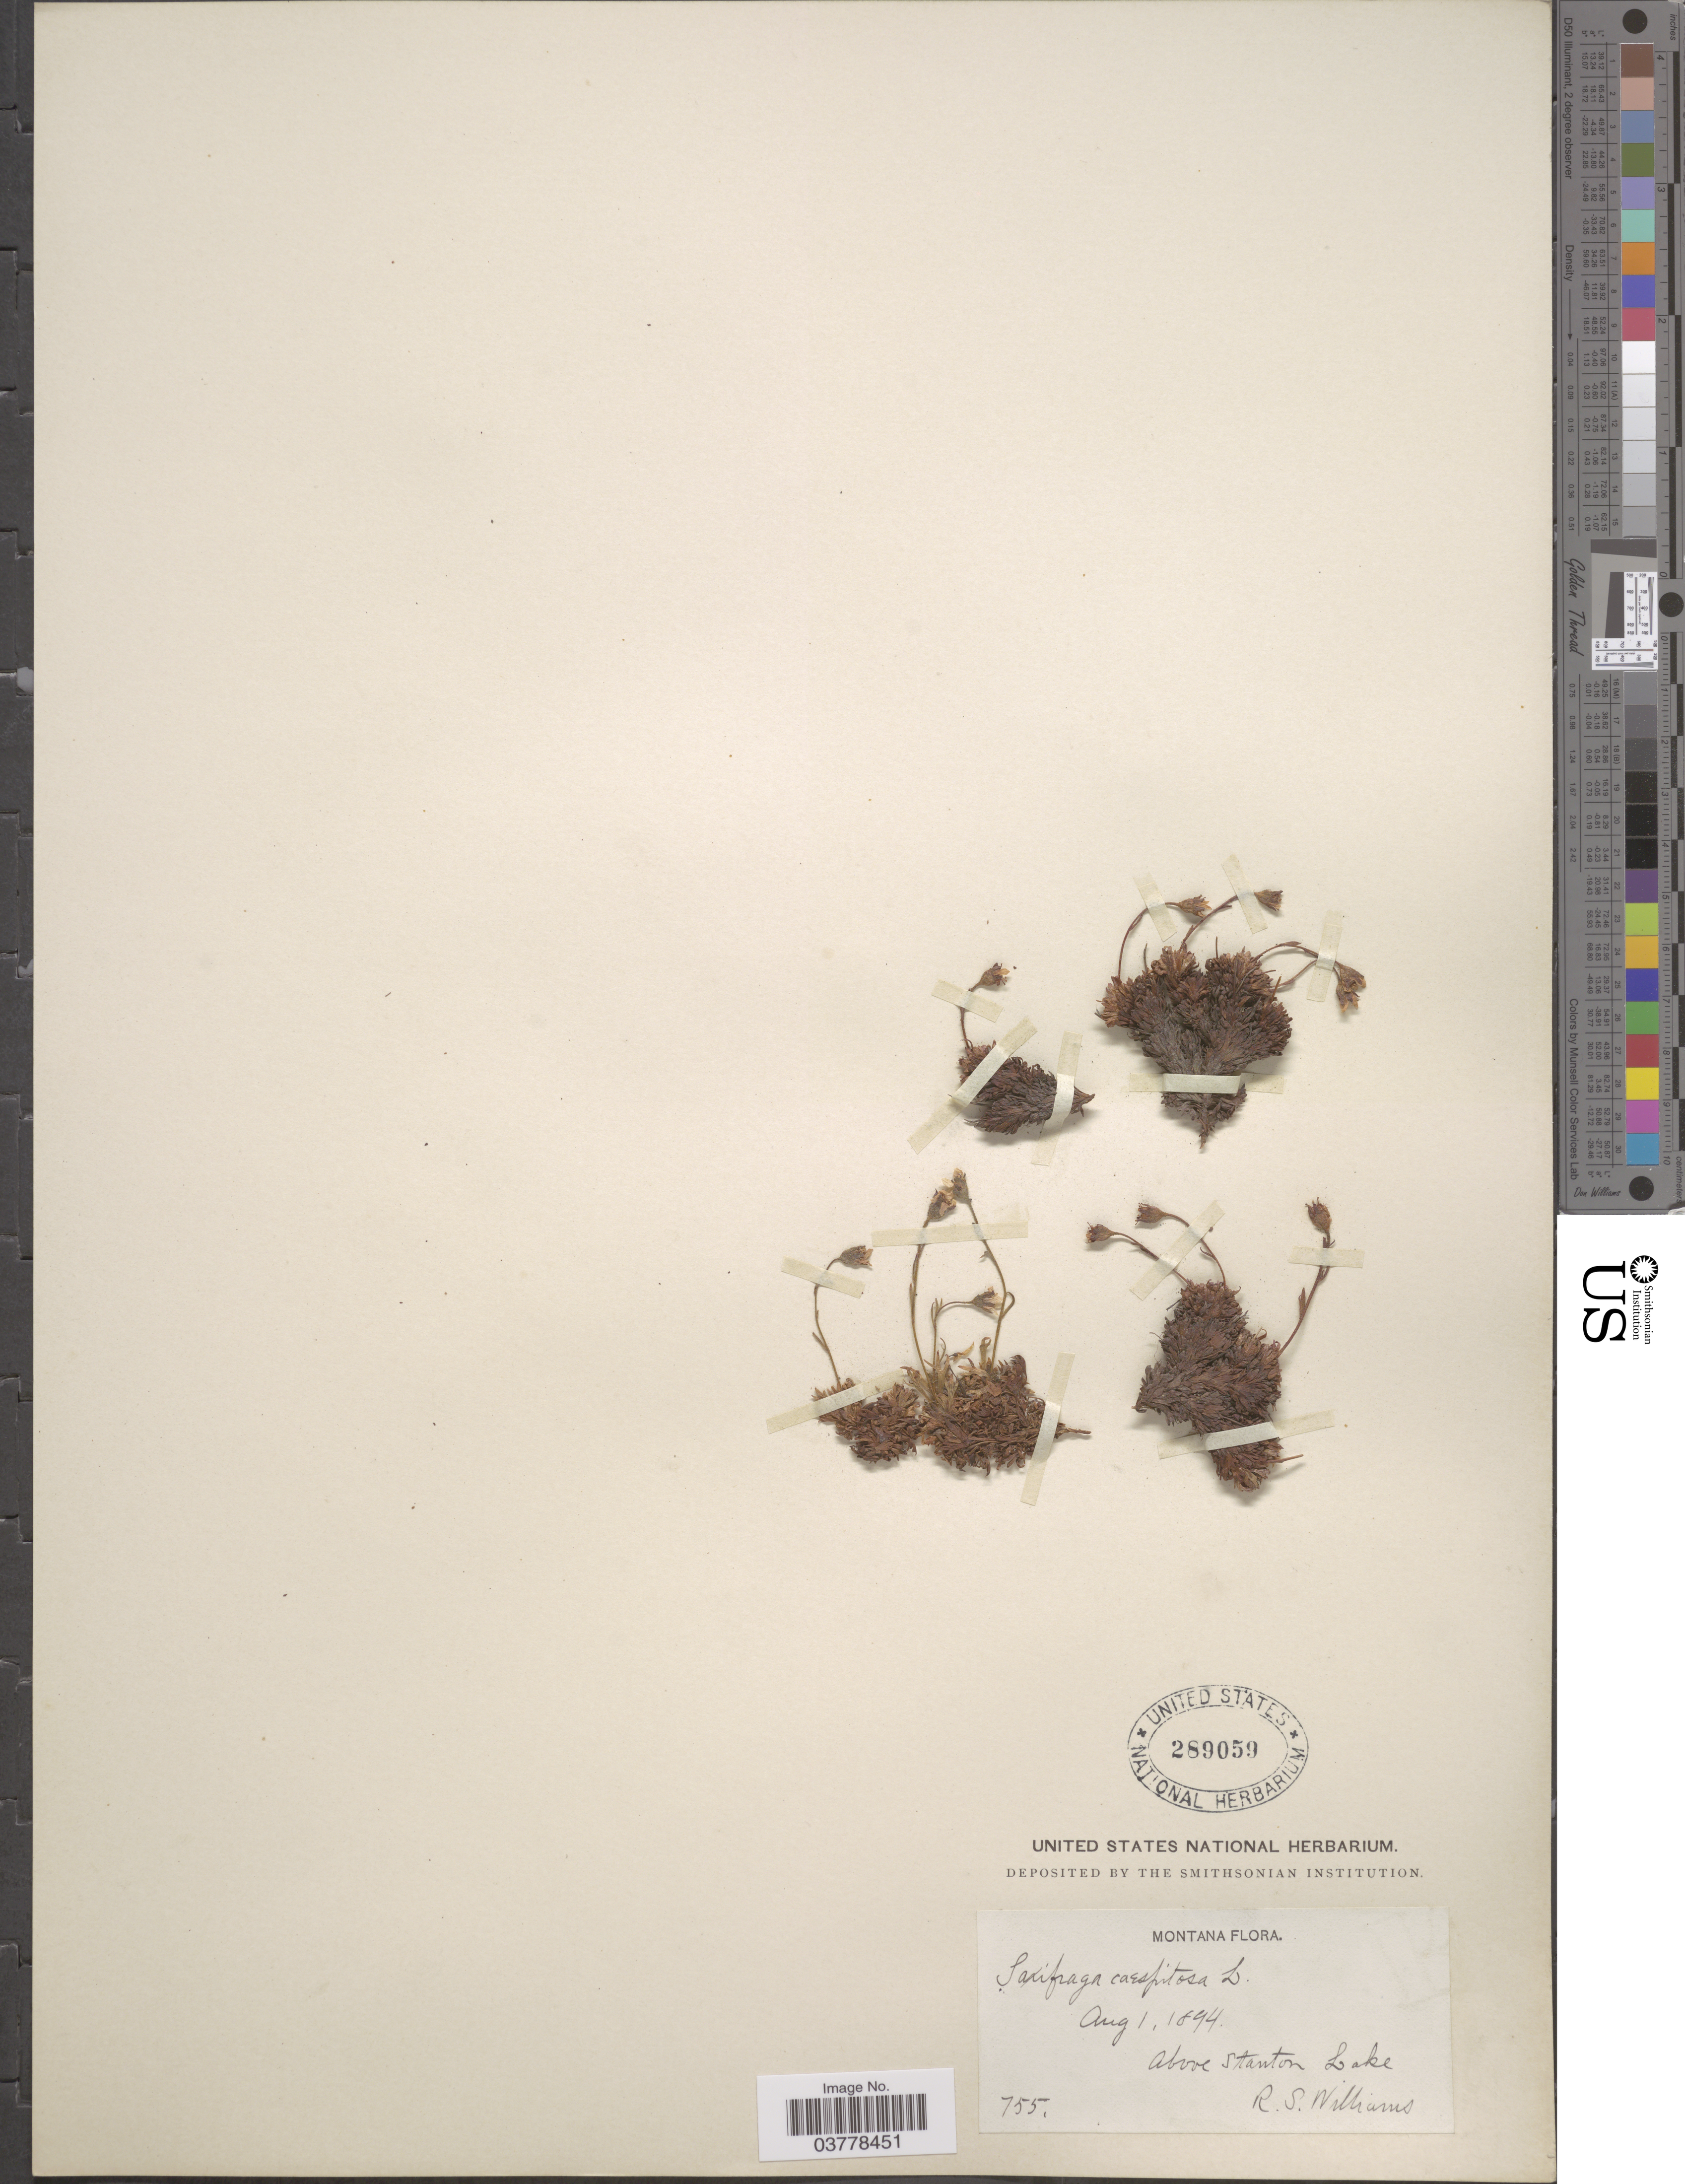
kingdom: Plantae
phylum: Tracheophyta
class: Magnoliopsida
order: Saxifragales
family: Saxifragaceae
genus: Saxifraga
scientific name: Saxifraga caespitosa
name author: L.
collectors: R. S. Williams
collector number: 755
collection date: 1894-08-01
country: United States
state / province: Montana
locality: Above Stanton Lake.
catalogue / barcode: US 289059